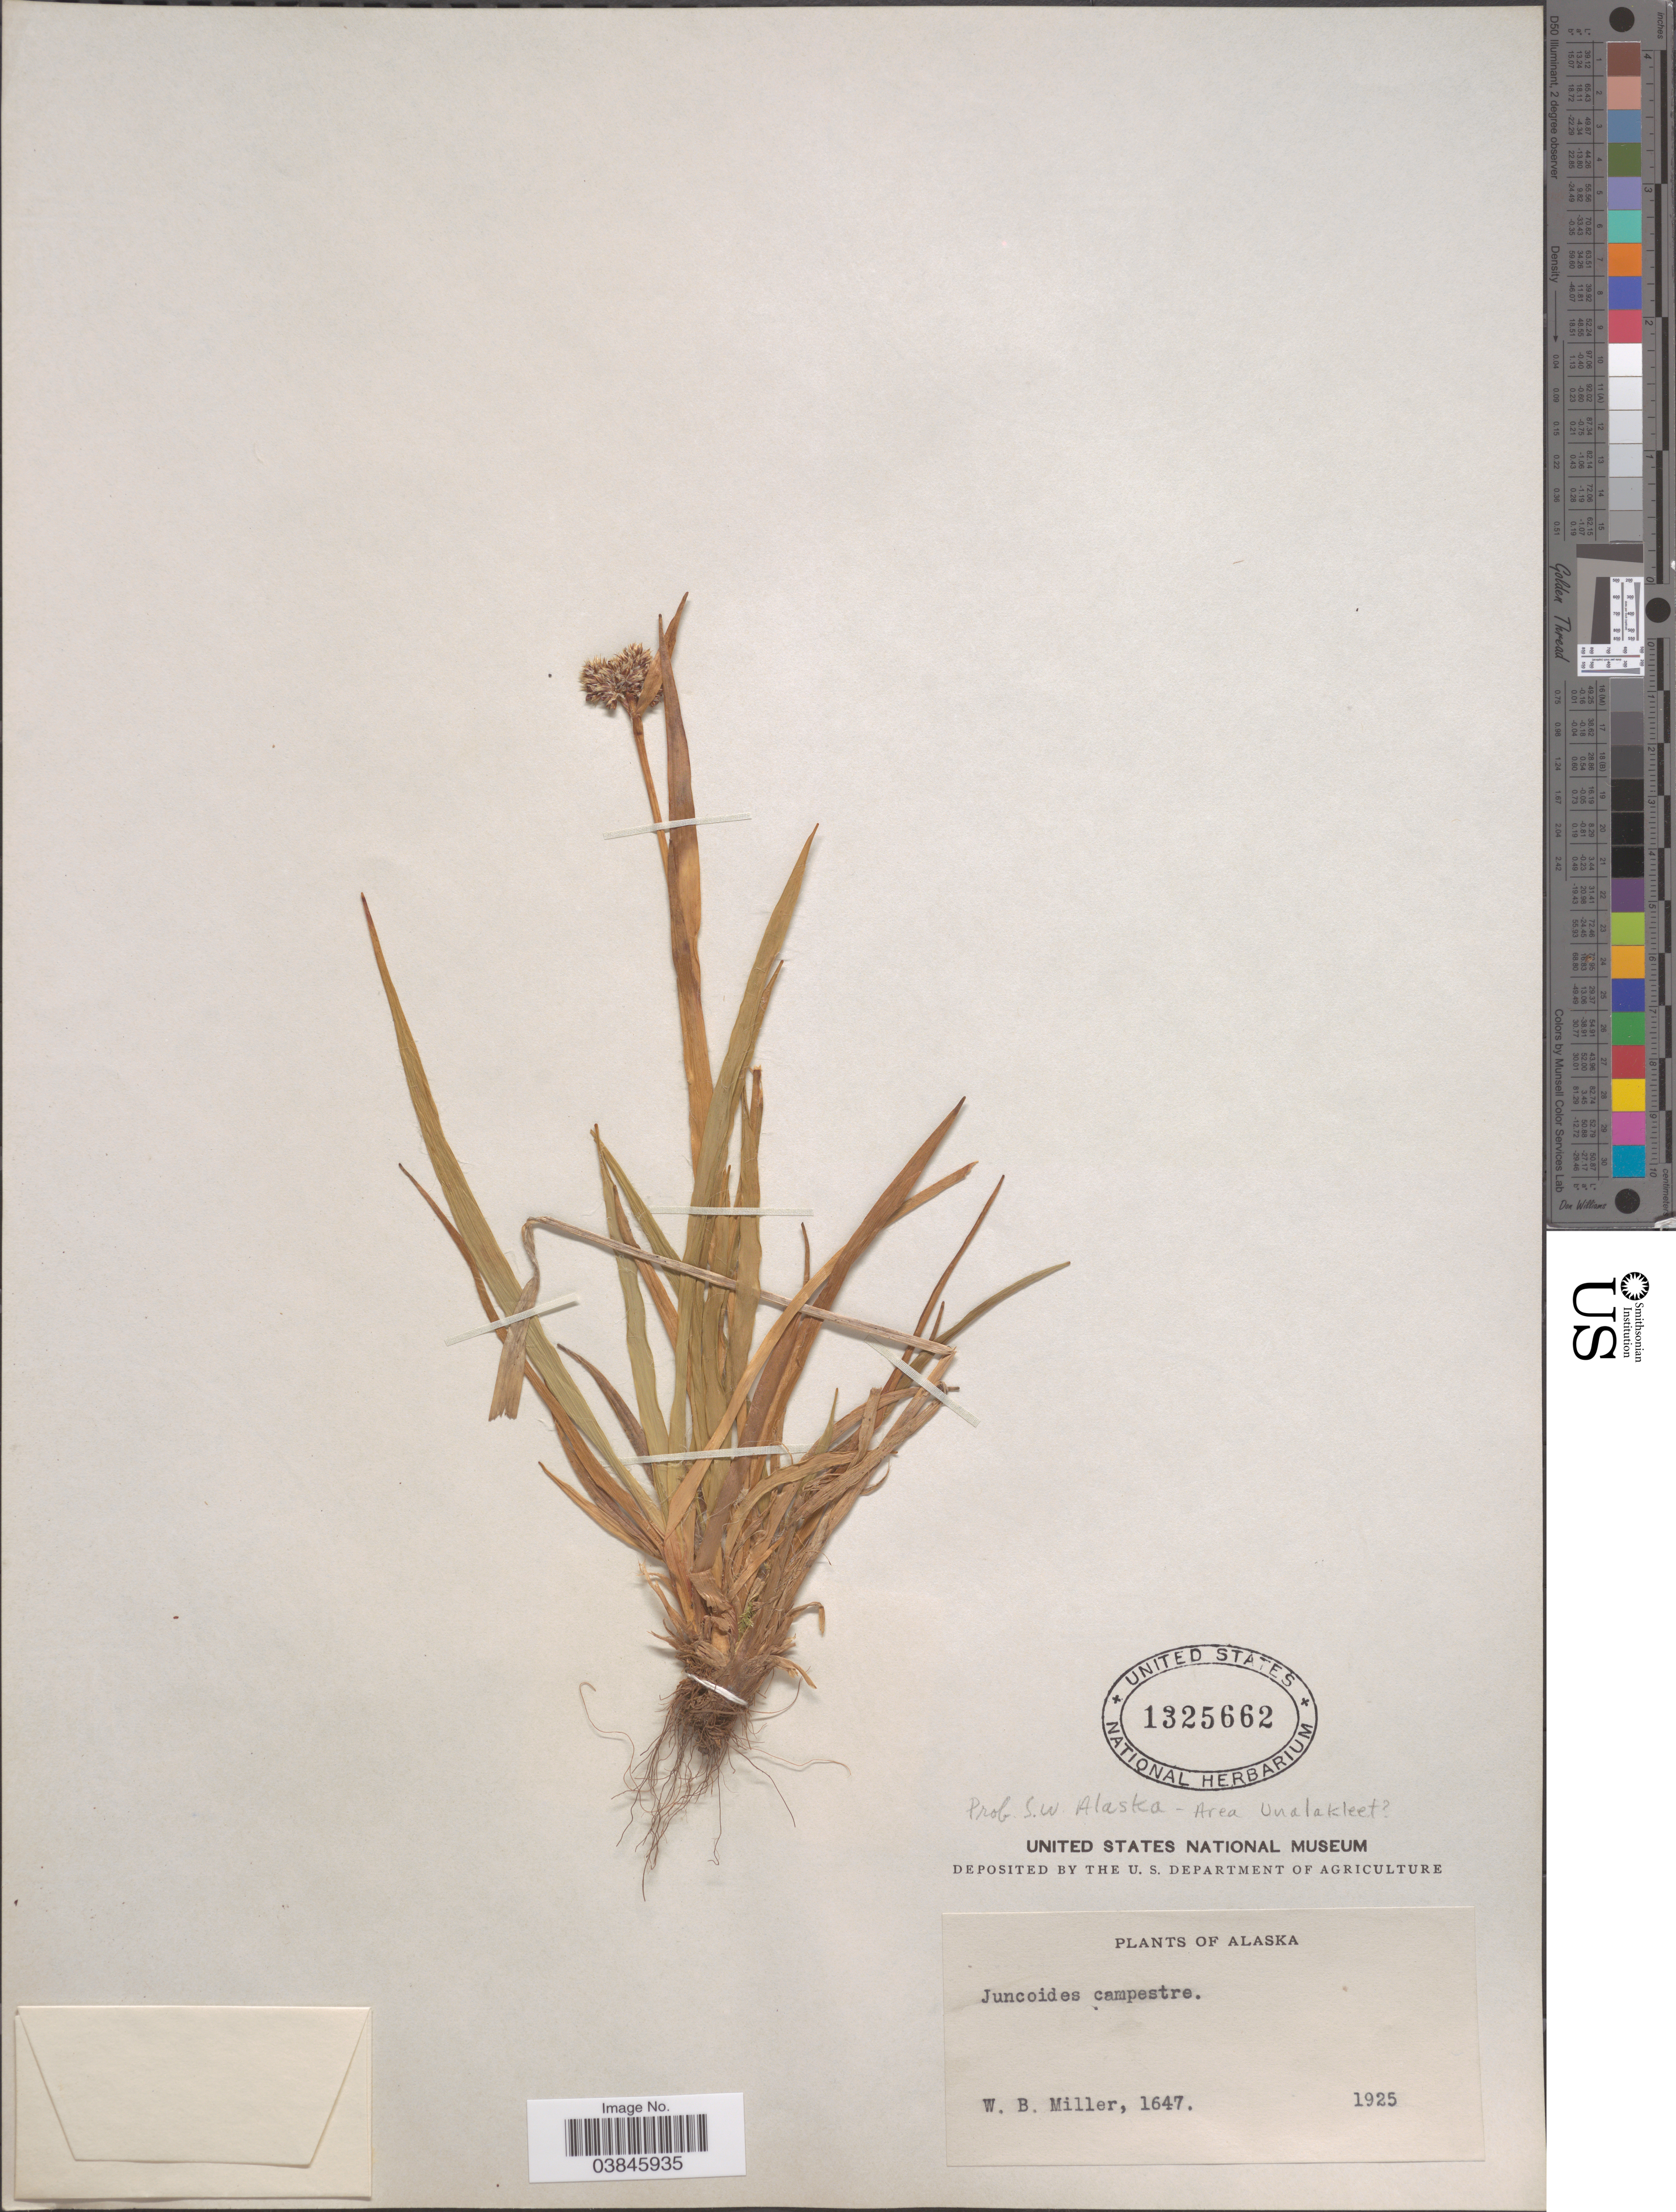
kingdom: Plantae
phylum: Tracheophyta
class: Liliopsida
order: Poales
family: Juncaceae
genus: Luzula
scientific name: Luzula multiflora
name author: (Ehrh.) Lej.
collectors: W. Miller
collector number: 1647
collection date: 1925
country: United States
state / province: Alaska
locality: S.W. Alaska- Area Unalakleet.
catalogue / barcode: US 1325662